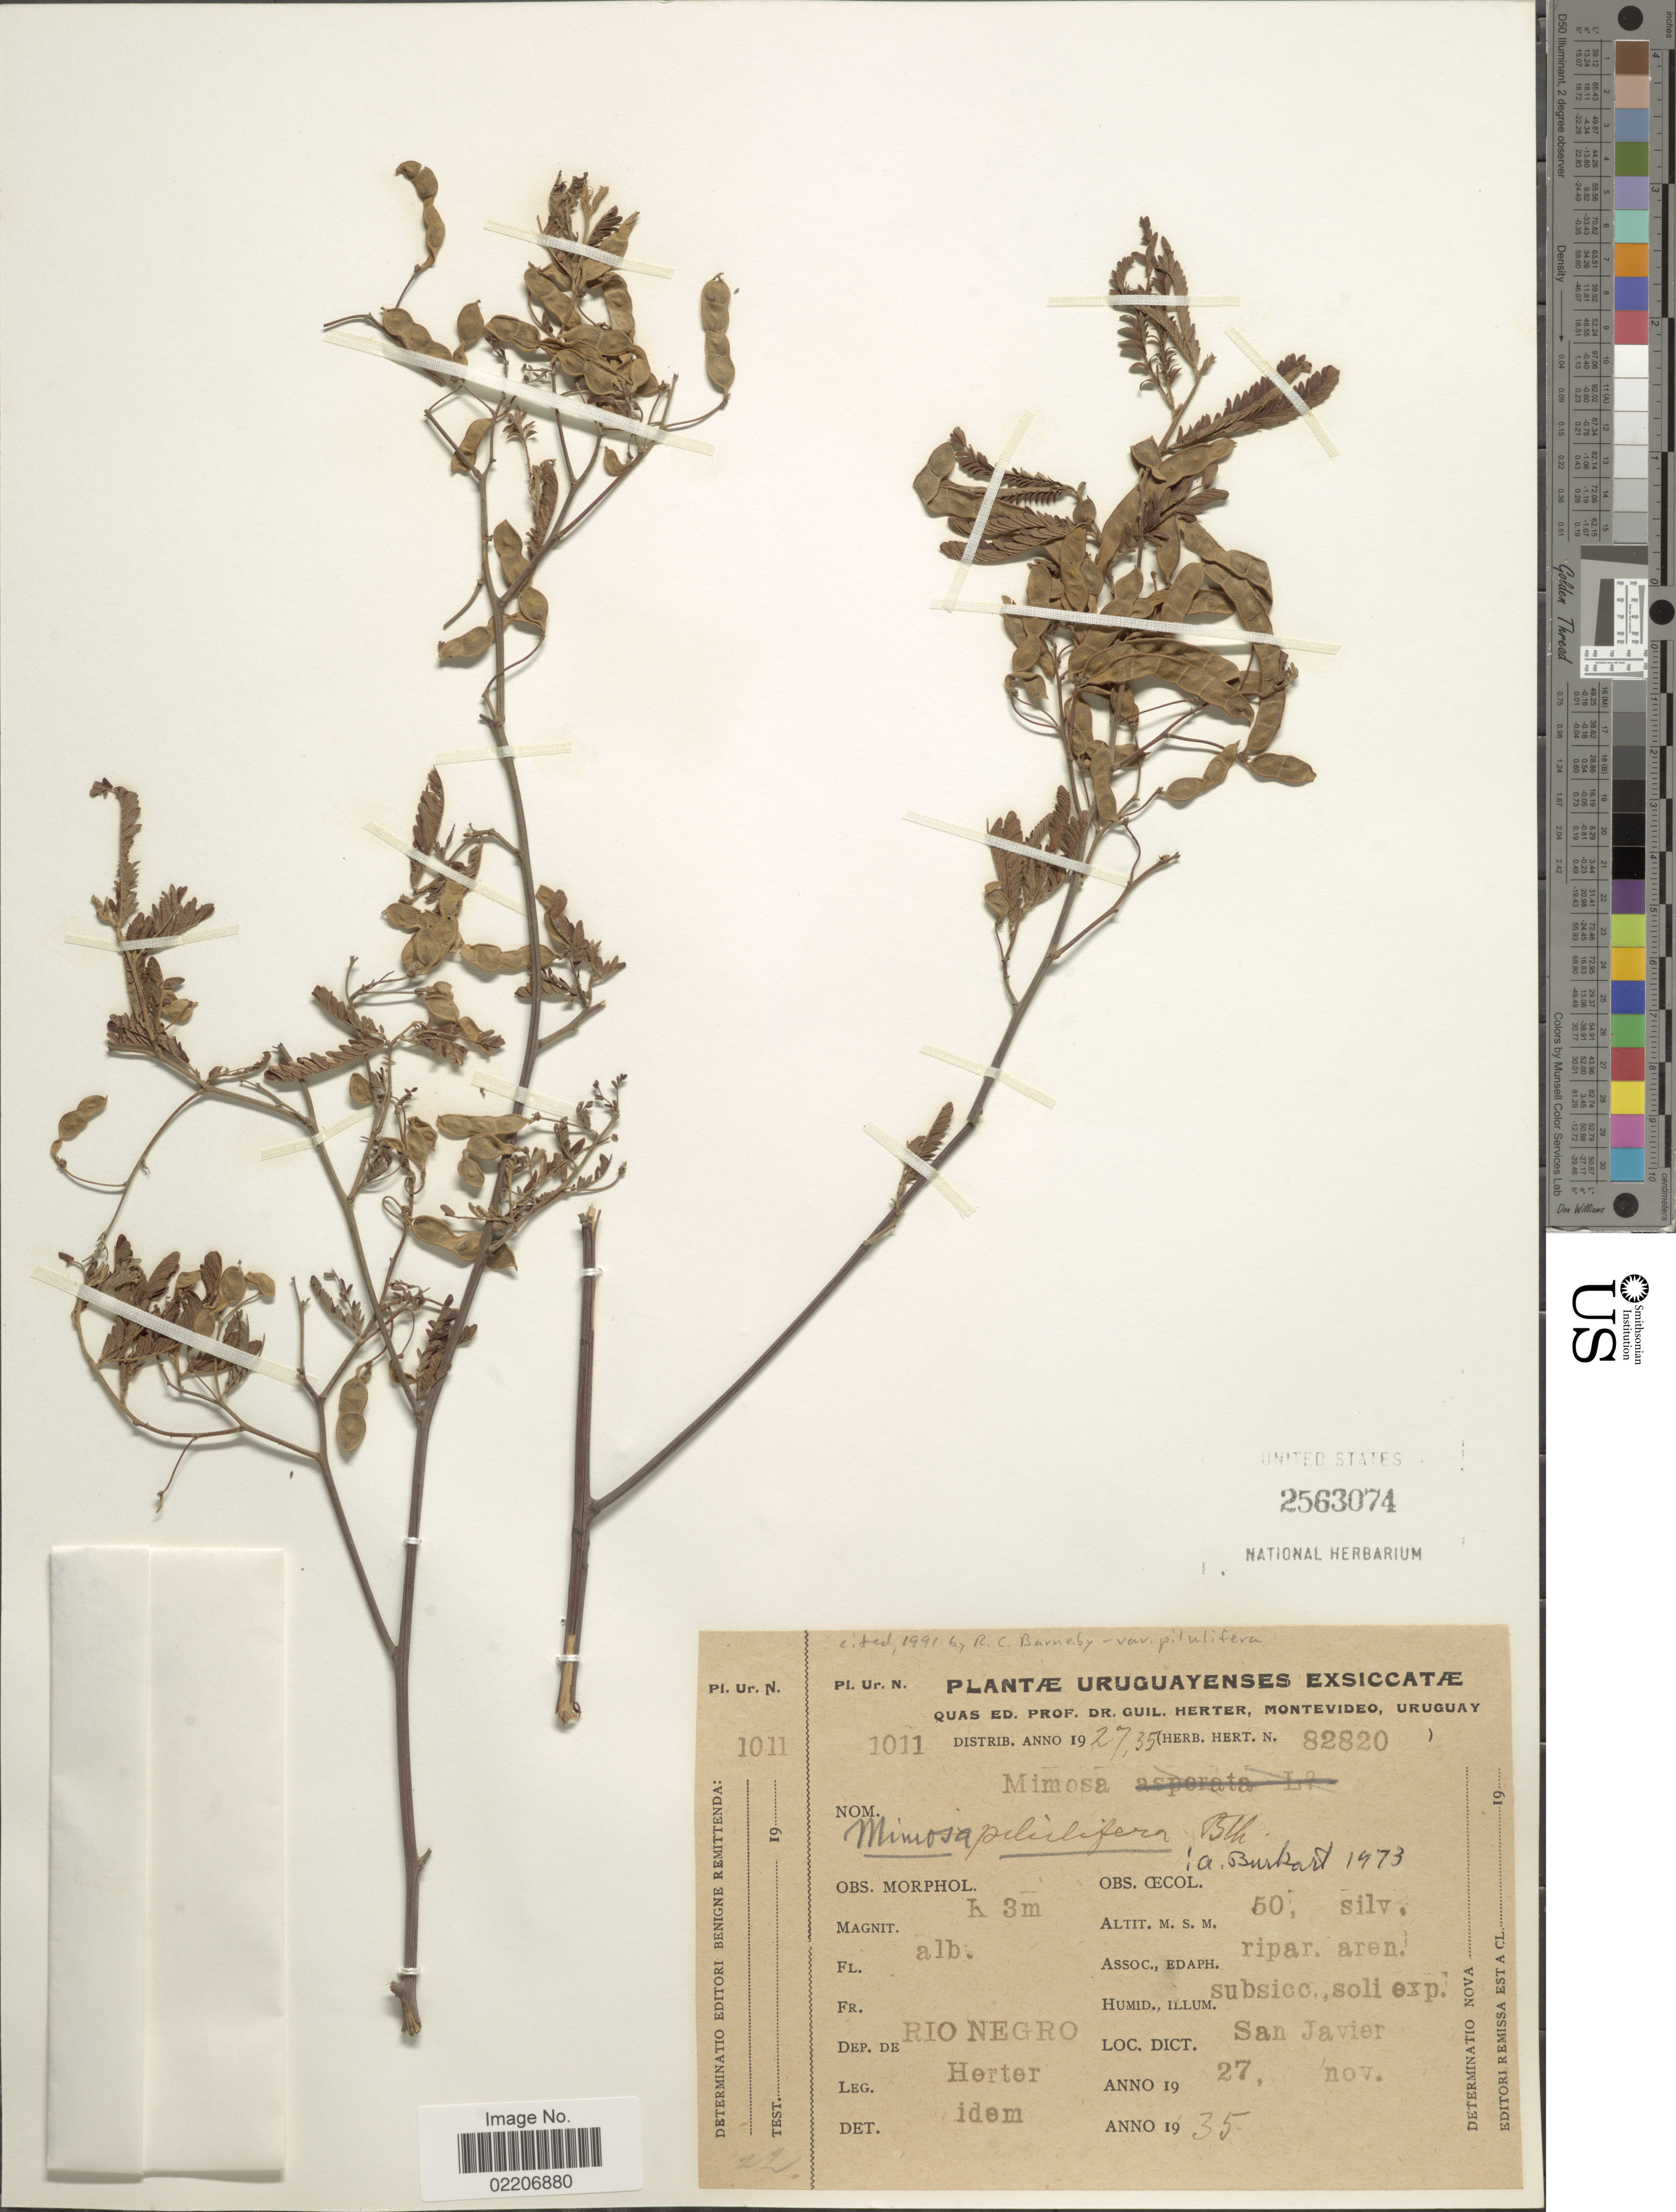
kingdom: Plantae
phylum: Tracheophyta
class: Magnoliopsida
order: Fabales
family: Fabaceae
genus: Mimosa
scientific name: Mimosa pilulifera var. pilulifera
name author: Benth.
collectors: G. Herter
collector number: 1011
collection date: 1927-11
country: Uruguay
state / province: Rio Negro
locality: San Javier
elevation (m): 50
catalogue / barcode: US 2563074